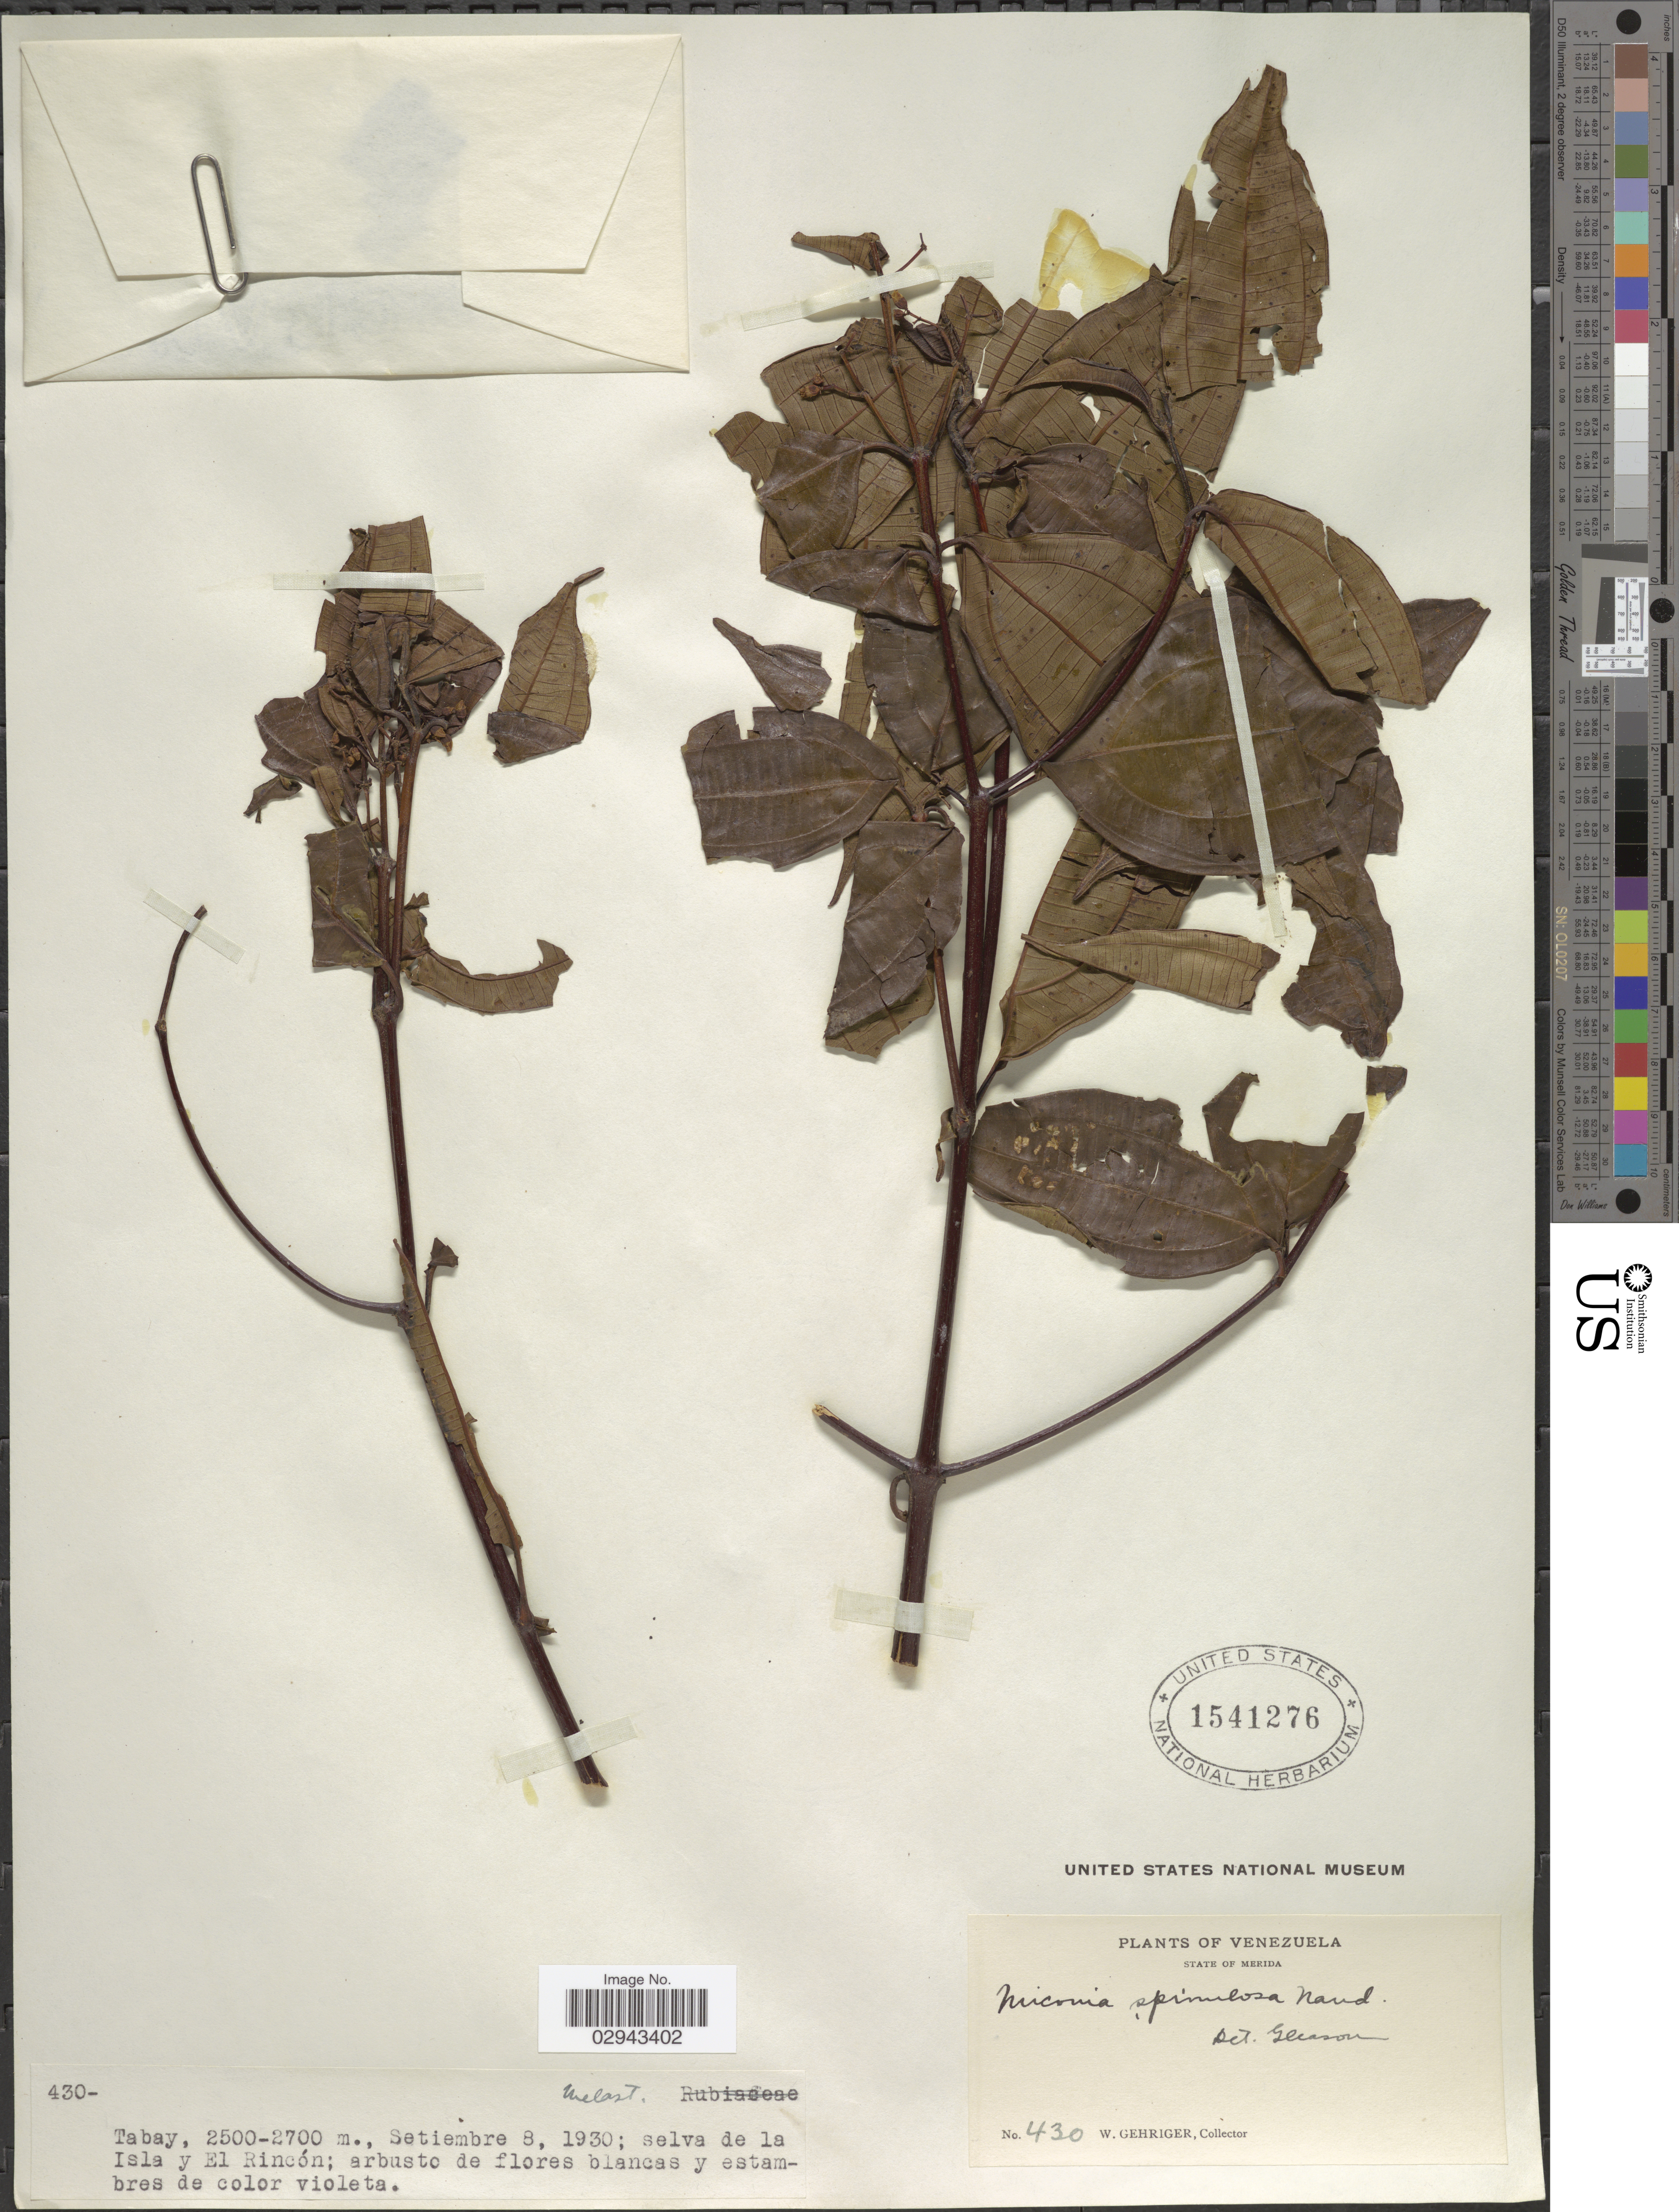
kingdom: Plantae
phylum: Tracheophyta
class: Magnoliopsida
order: Myrtales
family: Melastomataceae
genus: Miconia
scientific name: Miconia spinulosa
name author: Naudin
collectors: W. Gehriger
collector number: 430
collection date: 1930-09-08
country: Venezuela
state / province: Mérida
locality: Tabay, selva de la Isla y El Rincón.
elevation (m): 2500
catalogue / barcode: US 1541276